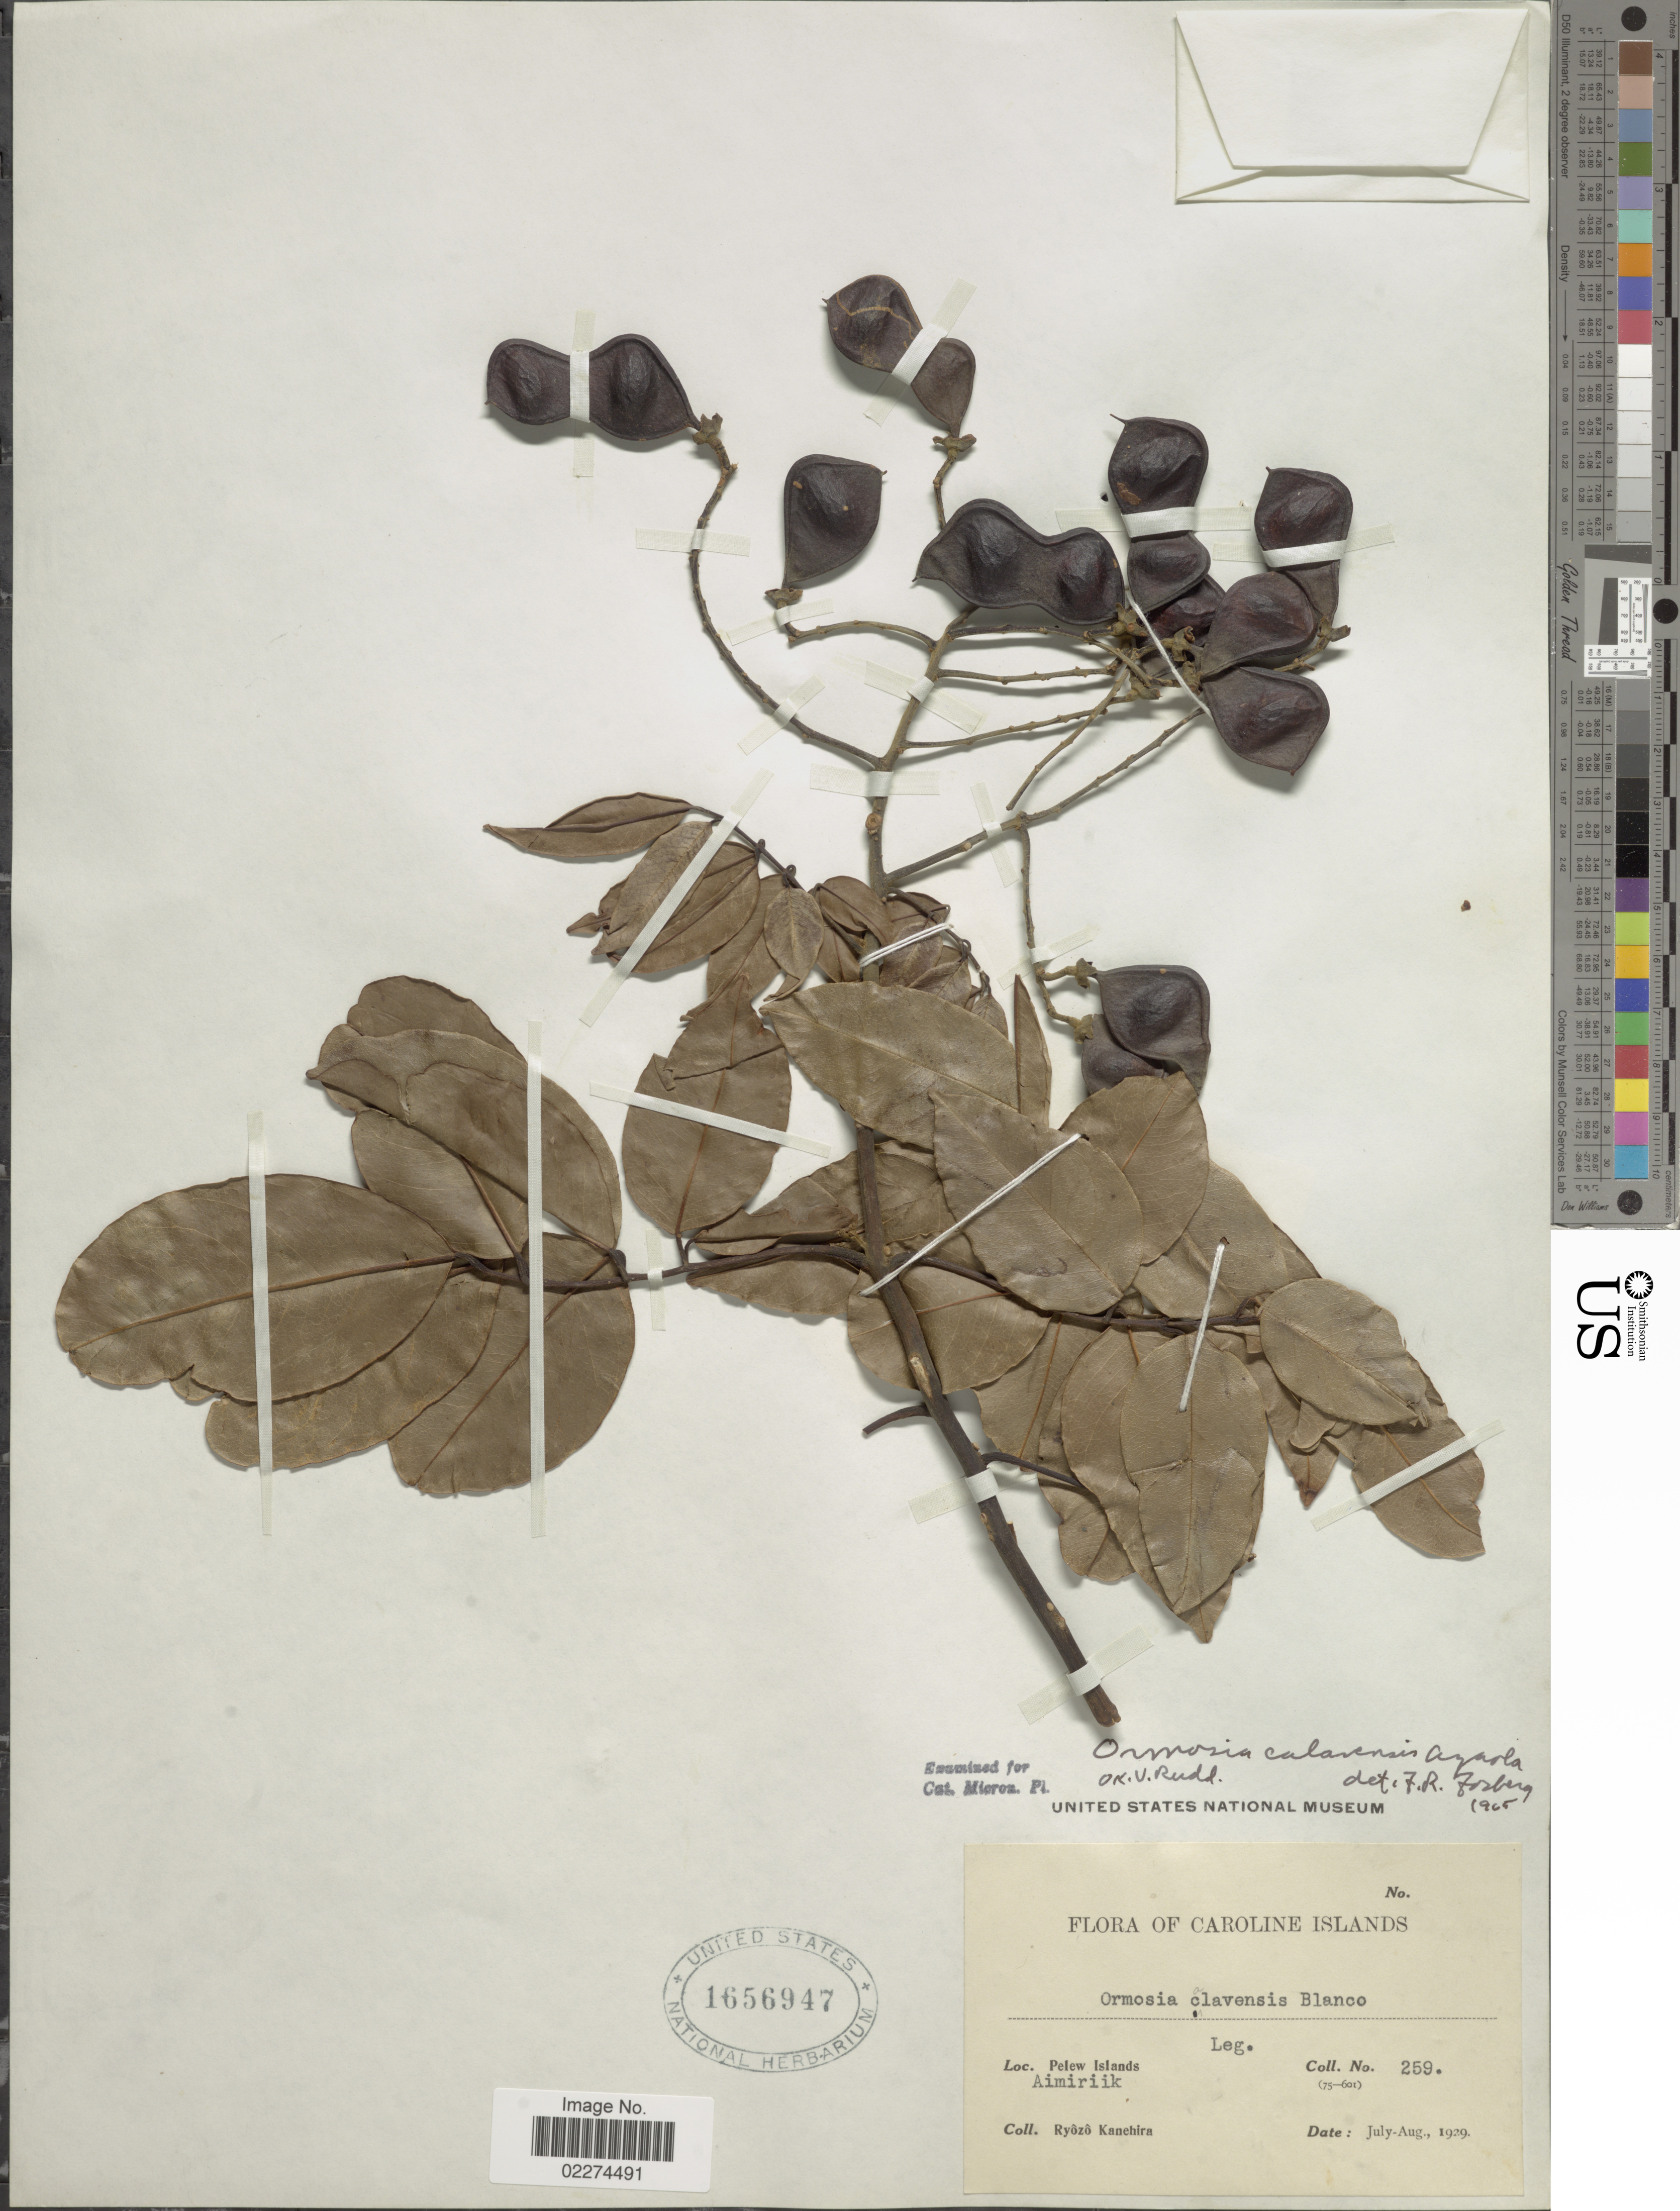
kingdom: Plantae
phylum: Tracheophyta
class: Magnoliopsida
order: Fabales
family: Fabaceae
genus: Ormosia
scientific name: Ormosia calavensis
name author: Azaola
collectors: R. Kanehira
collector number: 259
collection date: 1929-07/1929-08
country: Palau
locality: Caroline Islands, Pelew Islands, Aimirriik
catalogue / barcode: US 1656947